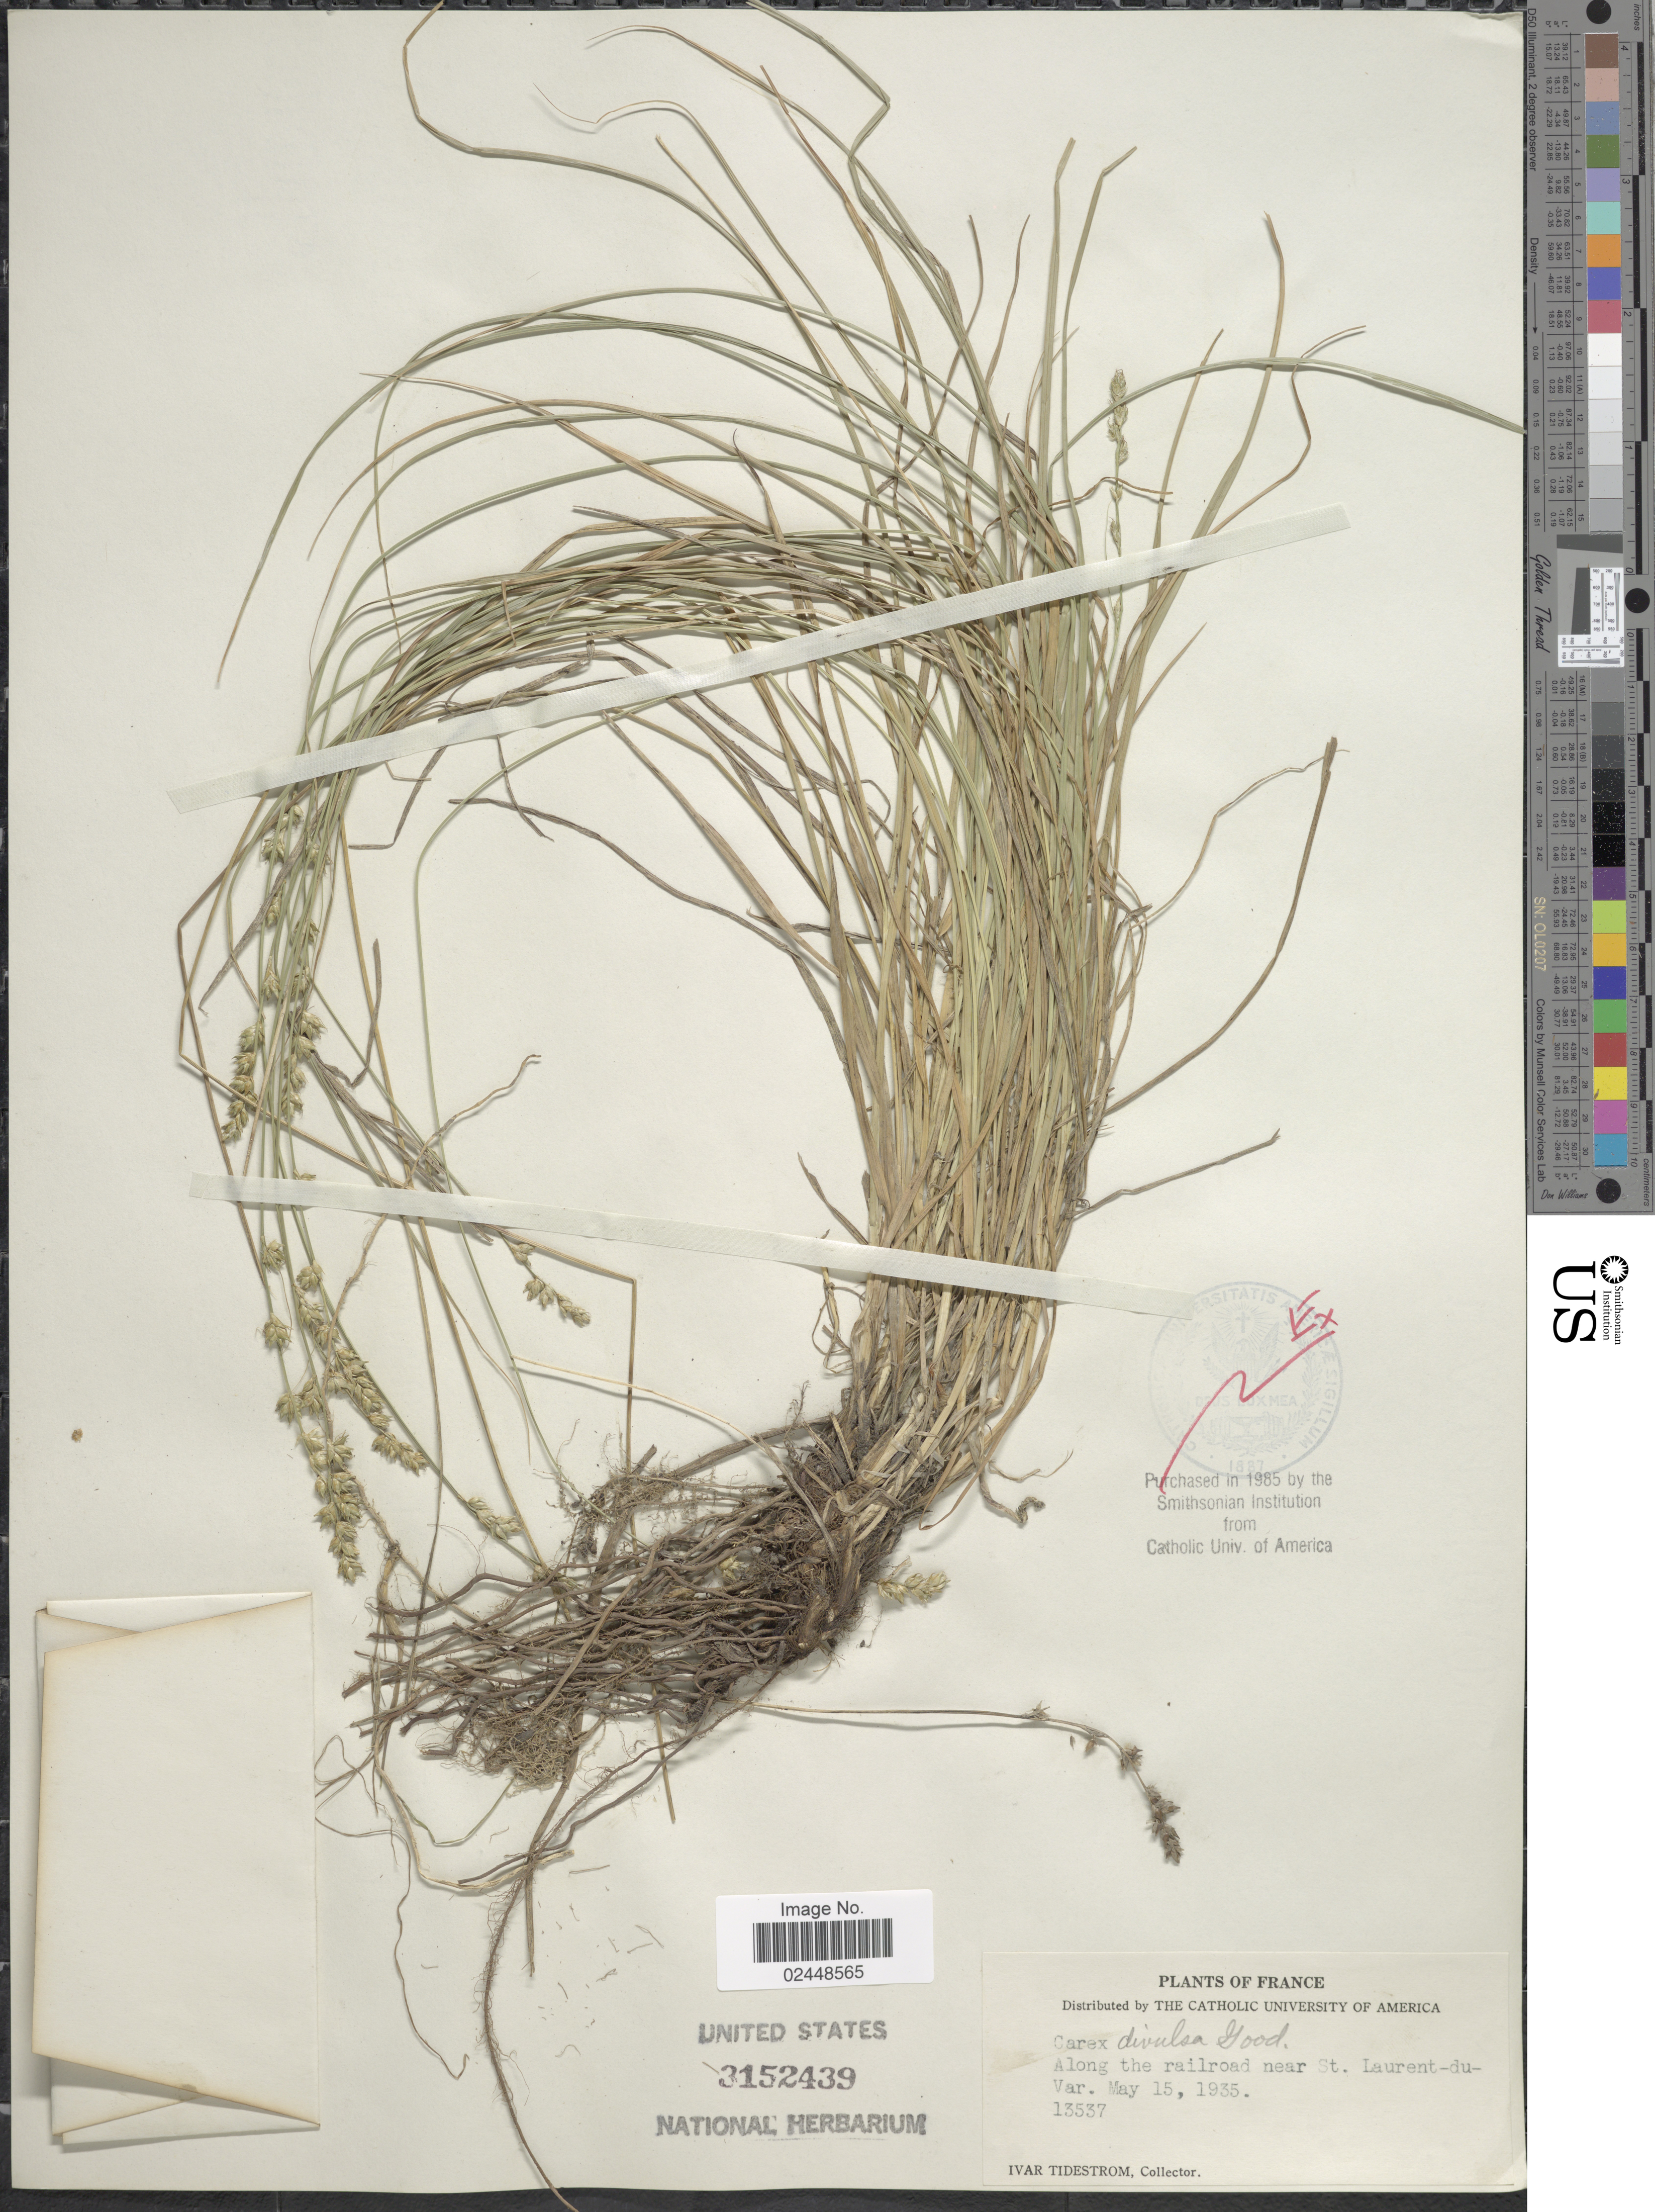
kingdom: Plantae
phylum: Tracheophyta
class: Liliopsida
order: Poales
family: Cyperaceae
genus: Carex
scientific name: Carex divulsa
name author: Stokes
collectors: I. F. Tidestrom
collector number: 13537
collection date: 1935-05-15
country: France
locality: Along the railroad near St. Laurent-du-Var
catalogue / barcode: US 3152439